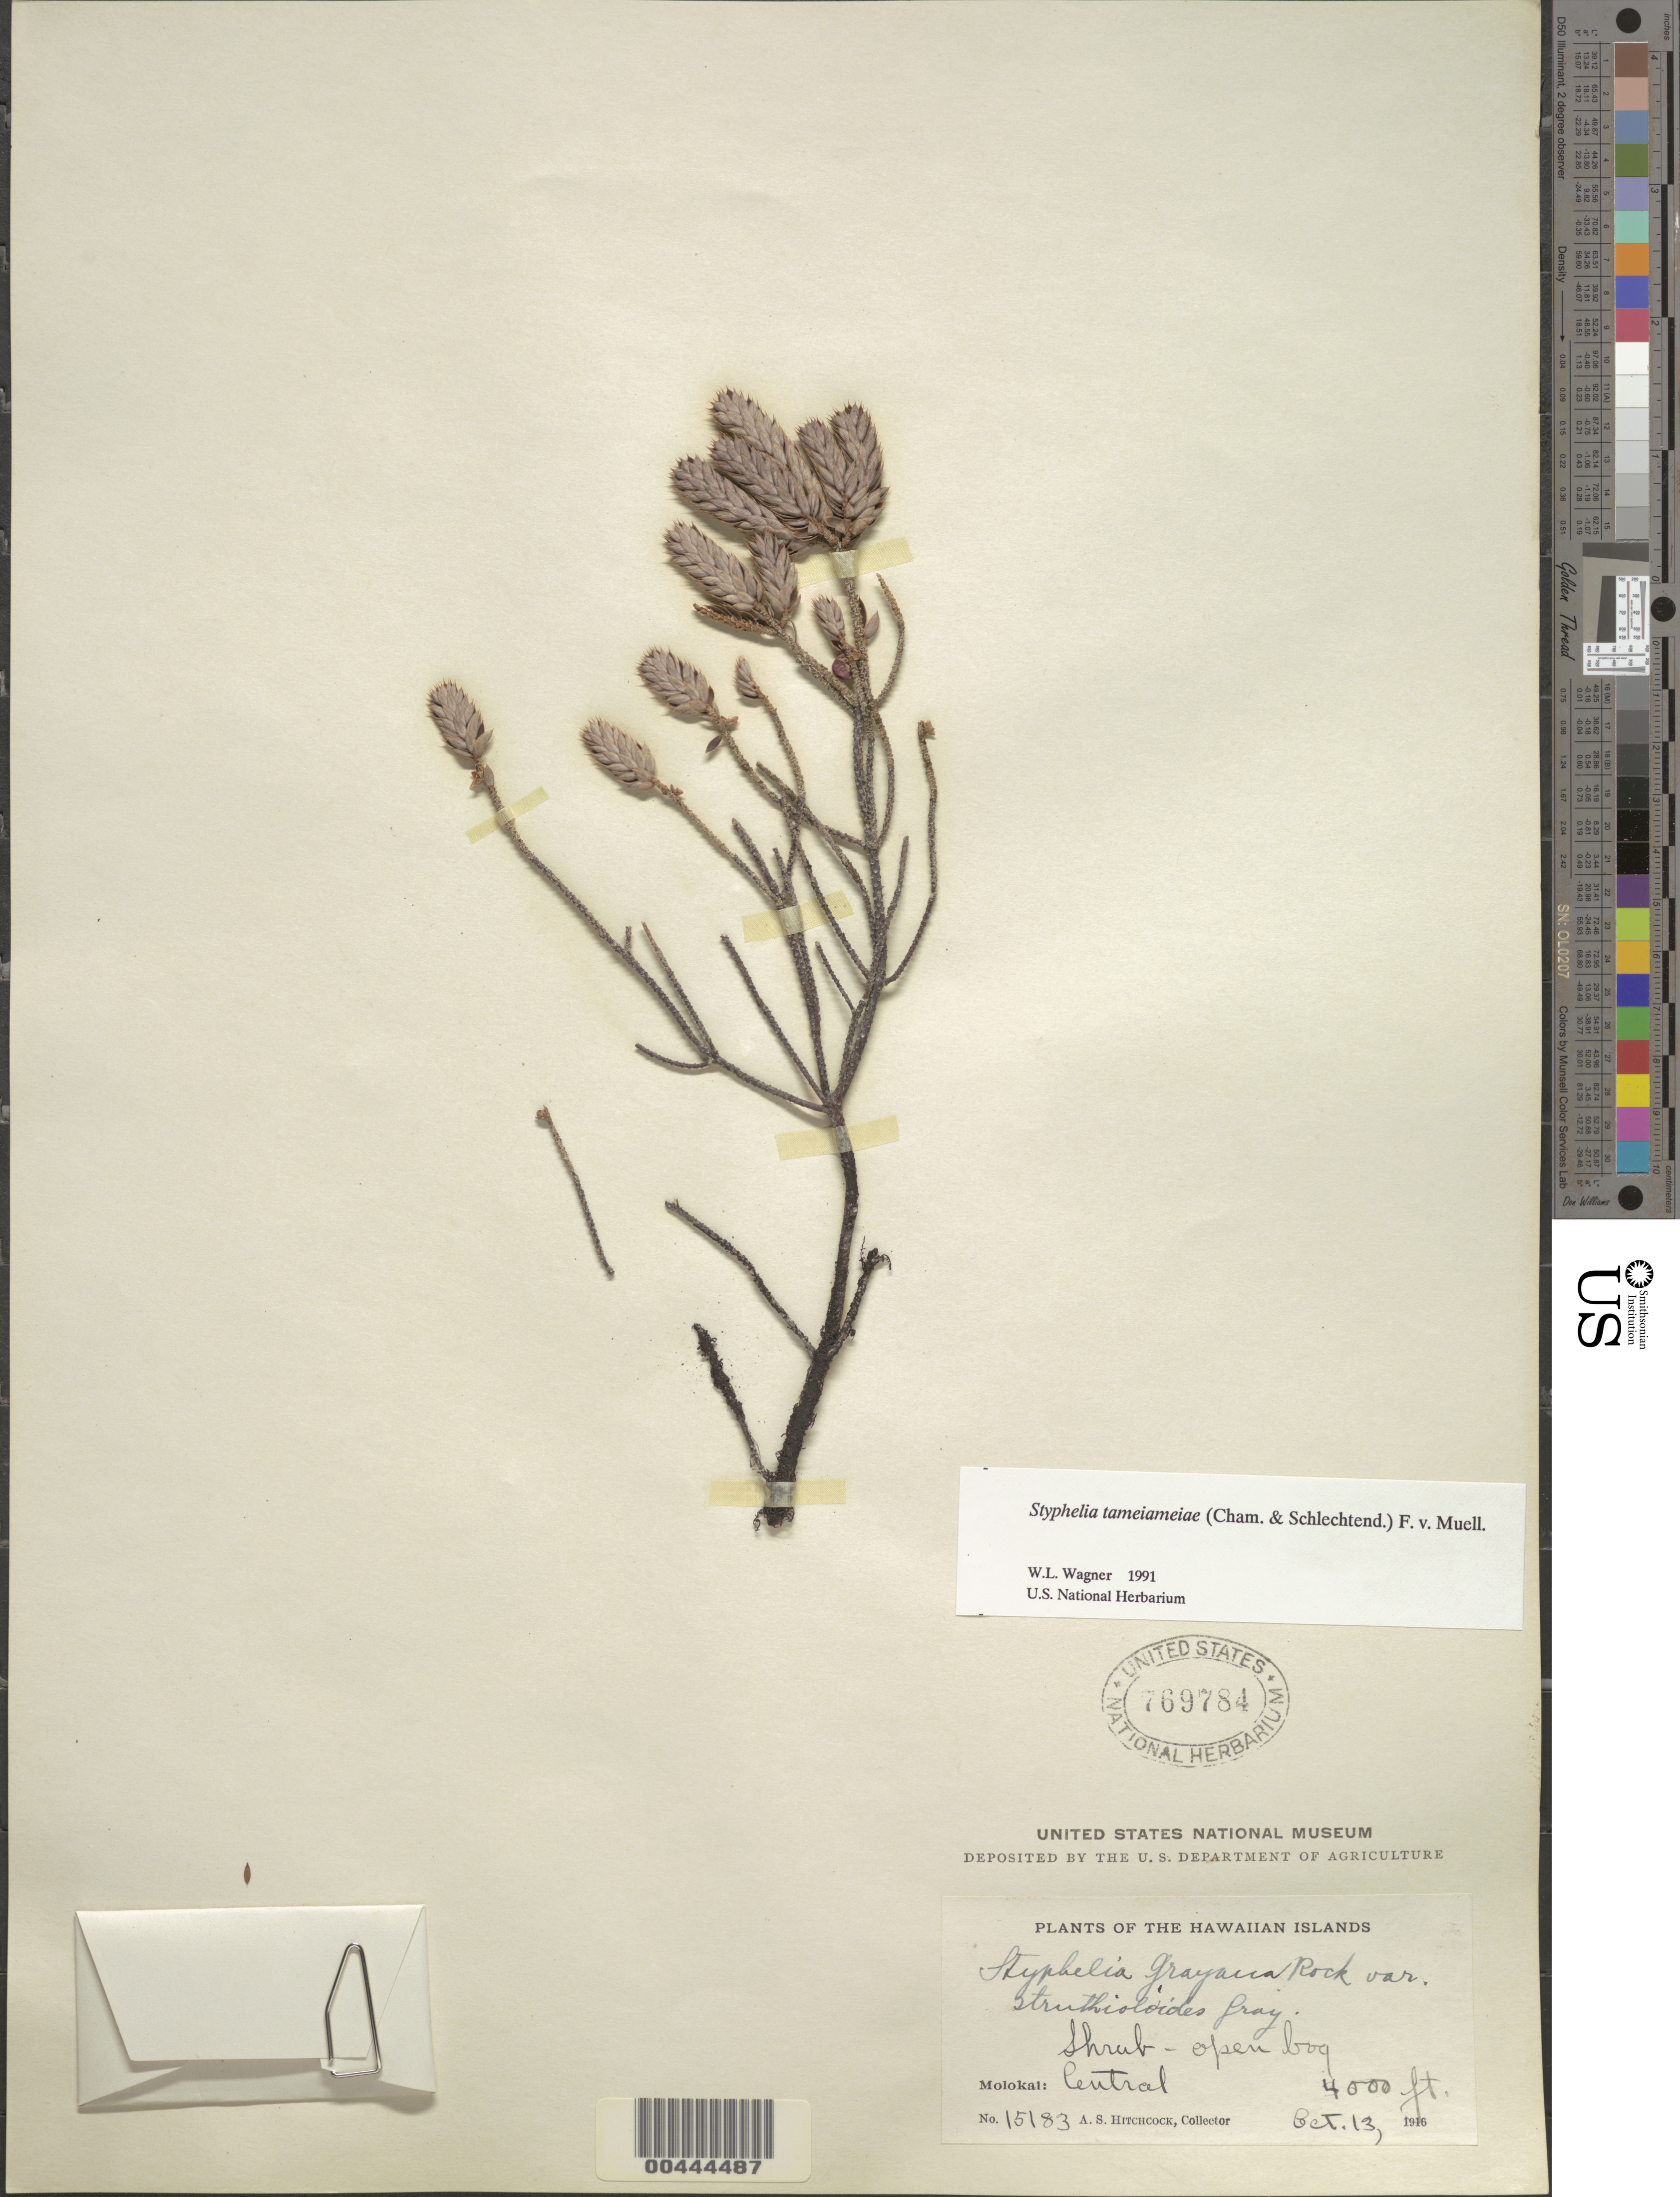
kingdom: Plantae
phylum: Tracheophyta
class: Magnoliopsida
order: Ericales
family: Ericaceae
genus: Leptecophylla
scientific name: Leptecophylla tameiameiae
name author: (Cham. & Schltdl.) C.M. Weiller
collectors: A. S. Hitchcock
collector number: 15183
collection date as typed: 13 Oct 1916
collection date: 1916-10-13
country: United States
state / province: Hawaii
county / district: Maui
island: Moloka'i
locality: Central Molokai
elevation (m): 1219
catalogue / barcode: US 769784